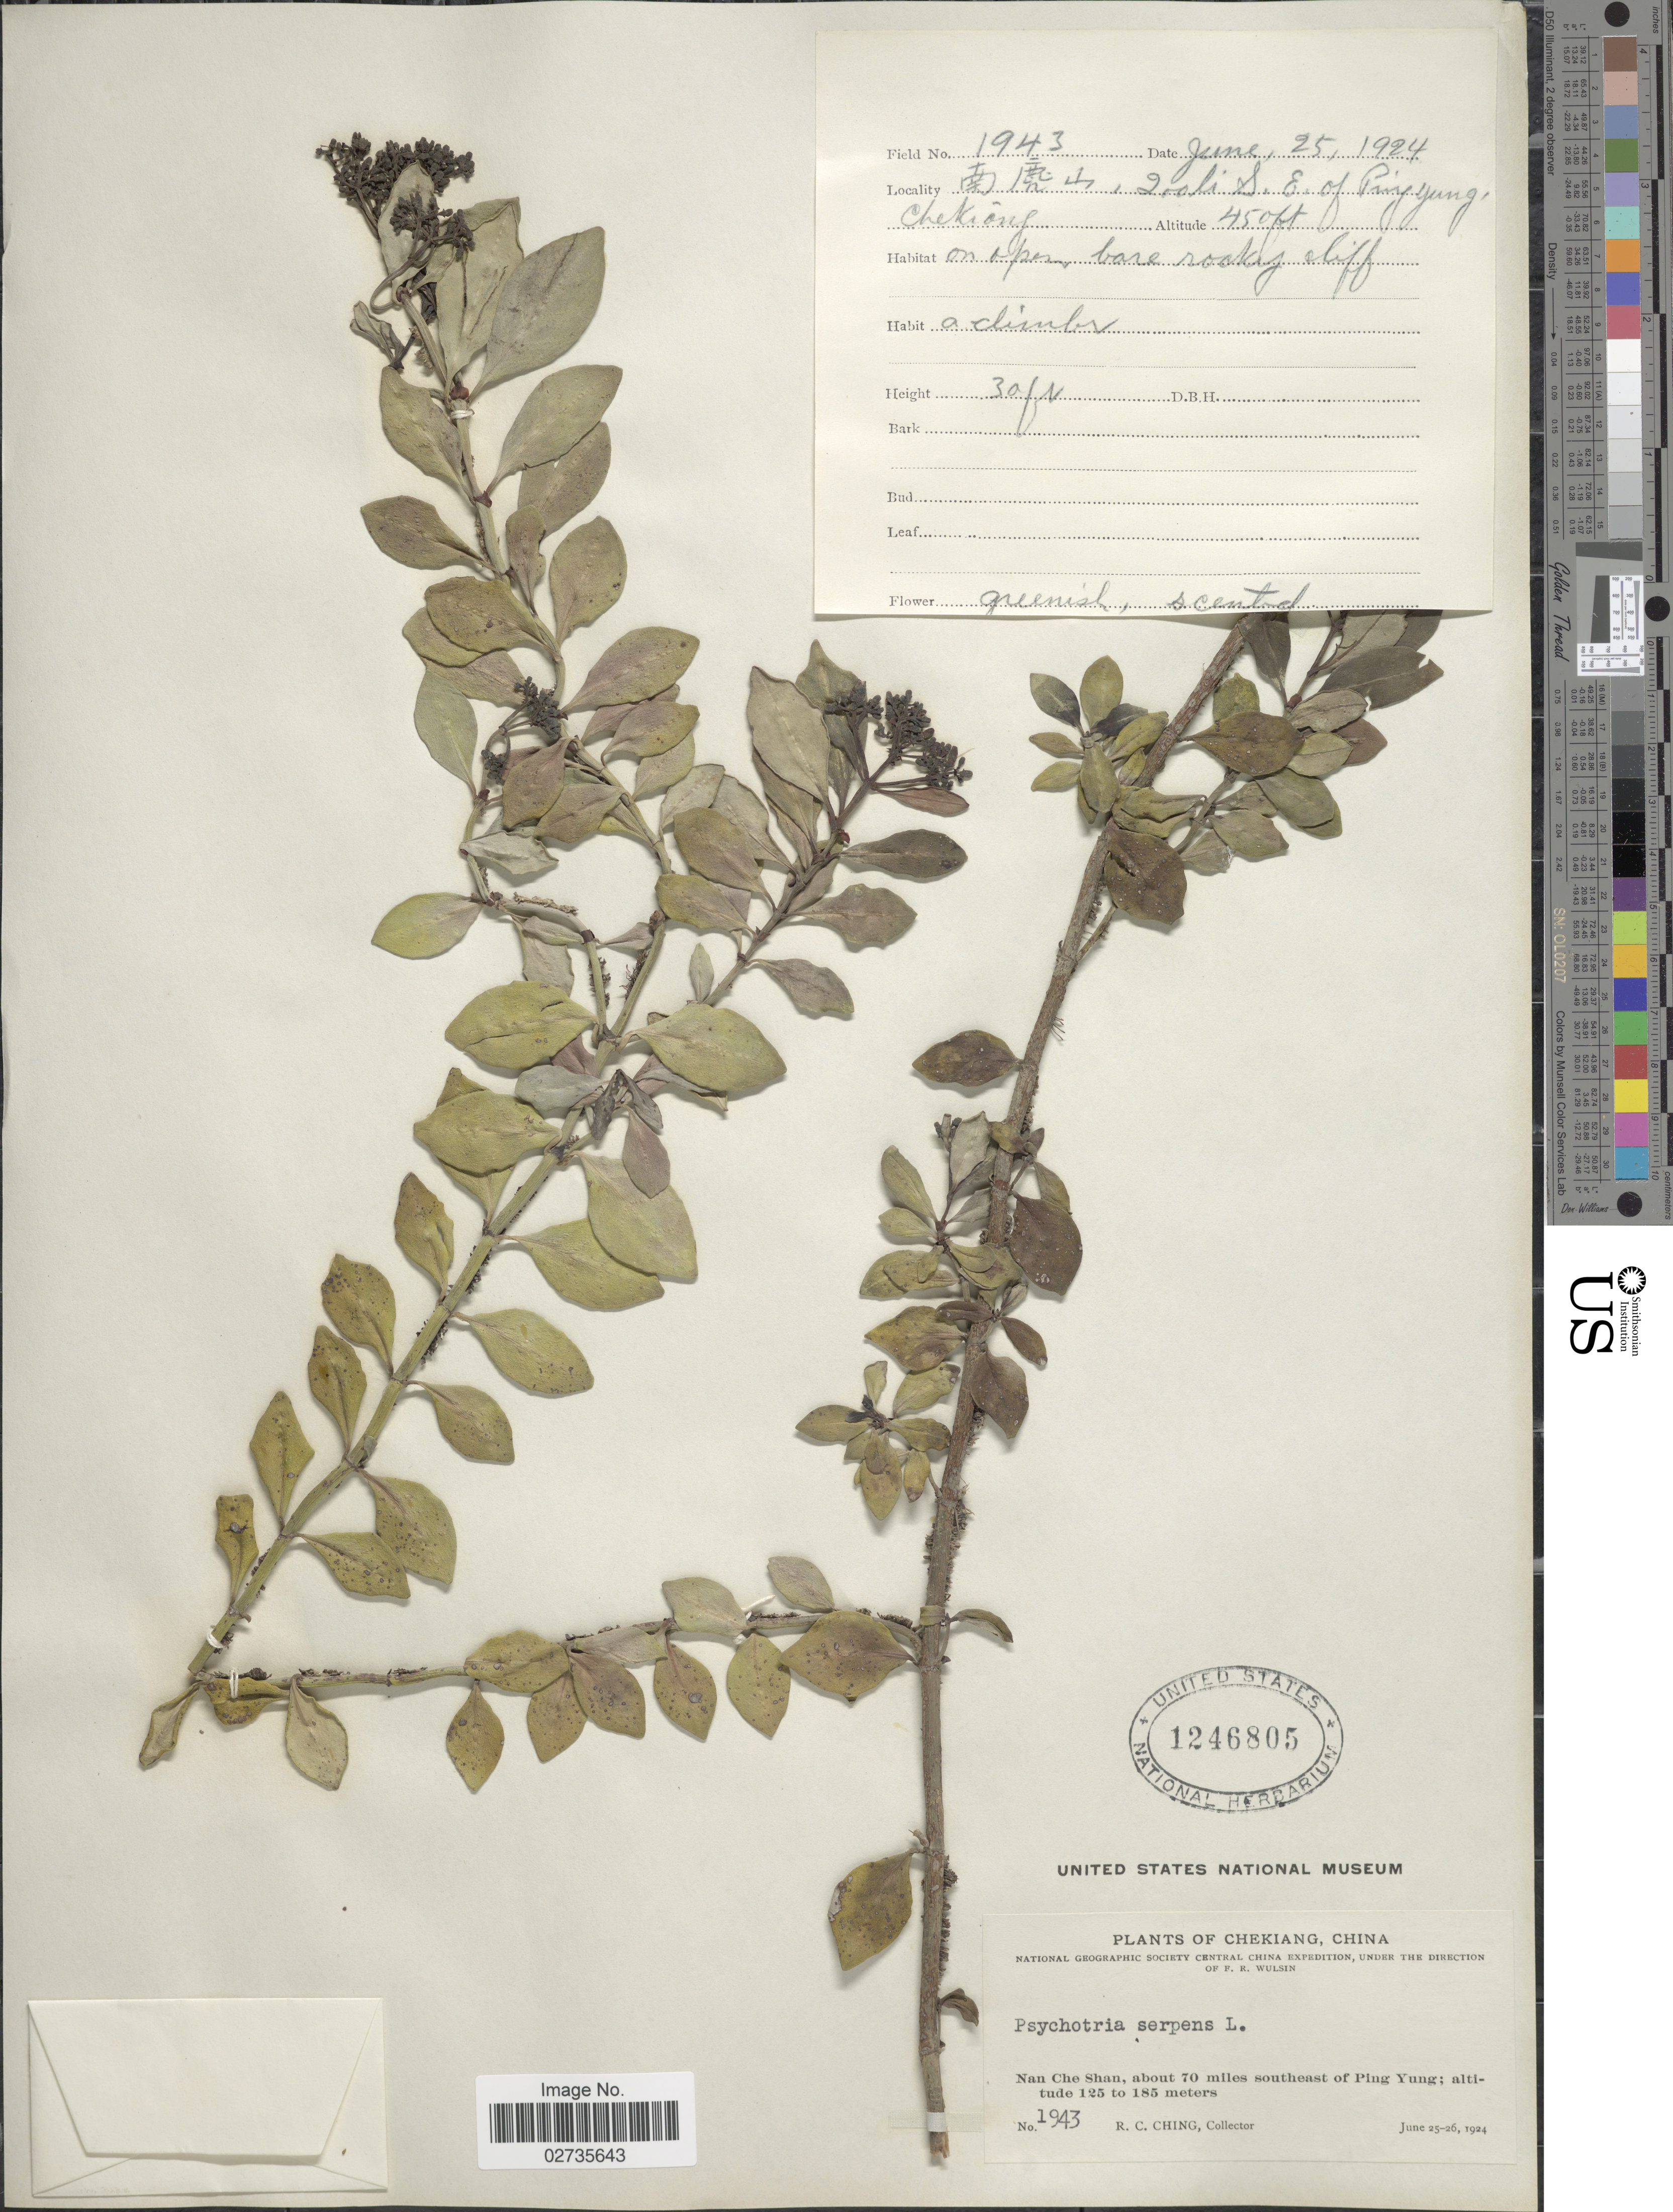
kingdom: Plantae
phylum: Tracheophyta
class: Magnoliopsida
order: Gentianales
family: Rubiaceae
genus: Psychotria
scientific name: Psychotria serpens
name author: L.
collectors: R. C. Ching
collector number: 1943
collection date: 1924-06-25/1924-06-26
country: China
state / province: Zhejiang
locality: Chekiang, Nan Che Shan, about 70 miles southeast of Ping Yung, 200 ki S.E. of Ping Yung, on open bare rocky cliff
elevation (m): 125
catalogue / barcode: US 1246805